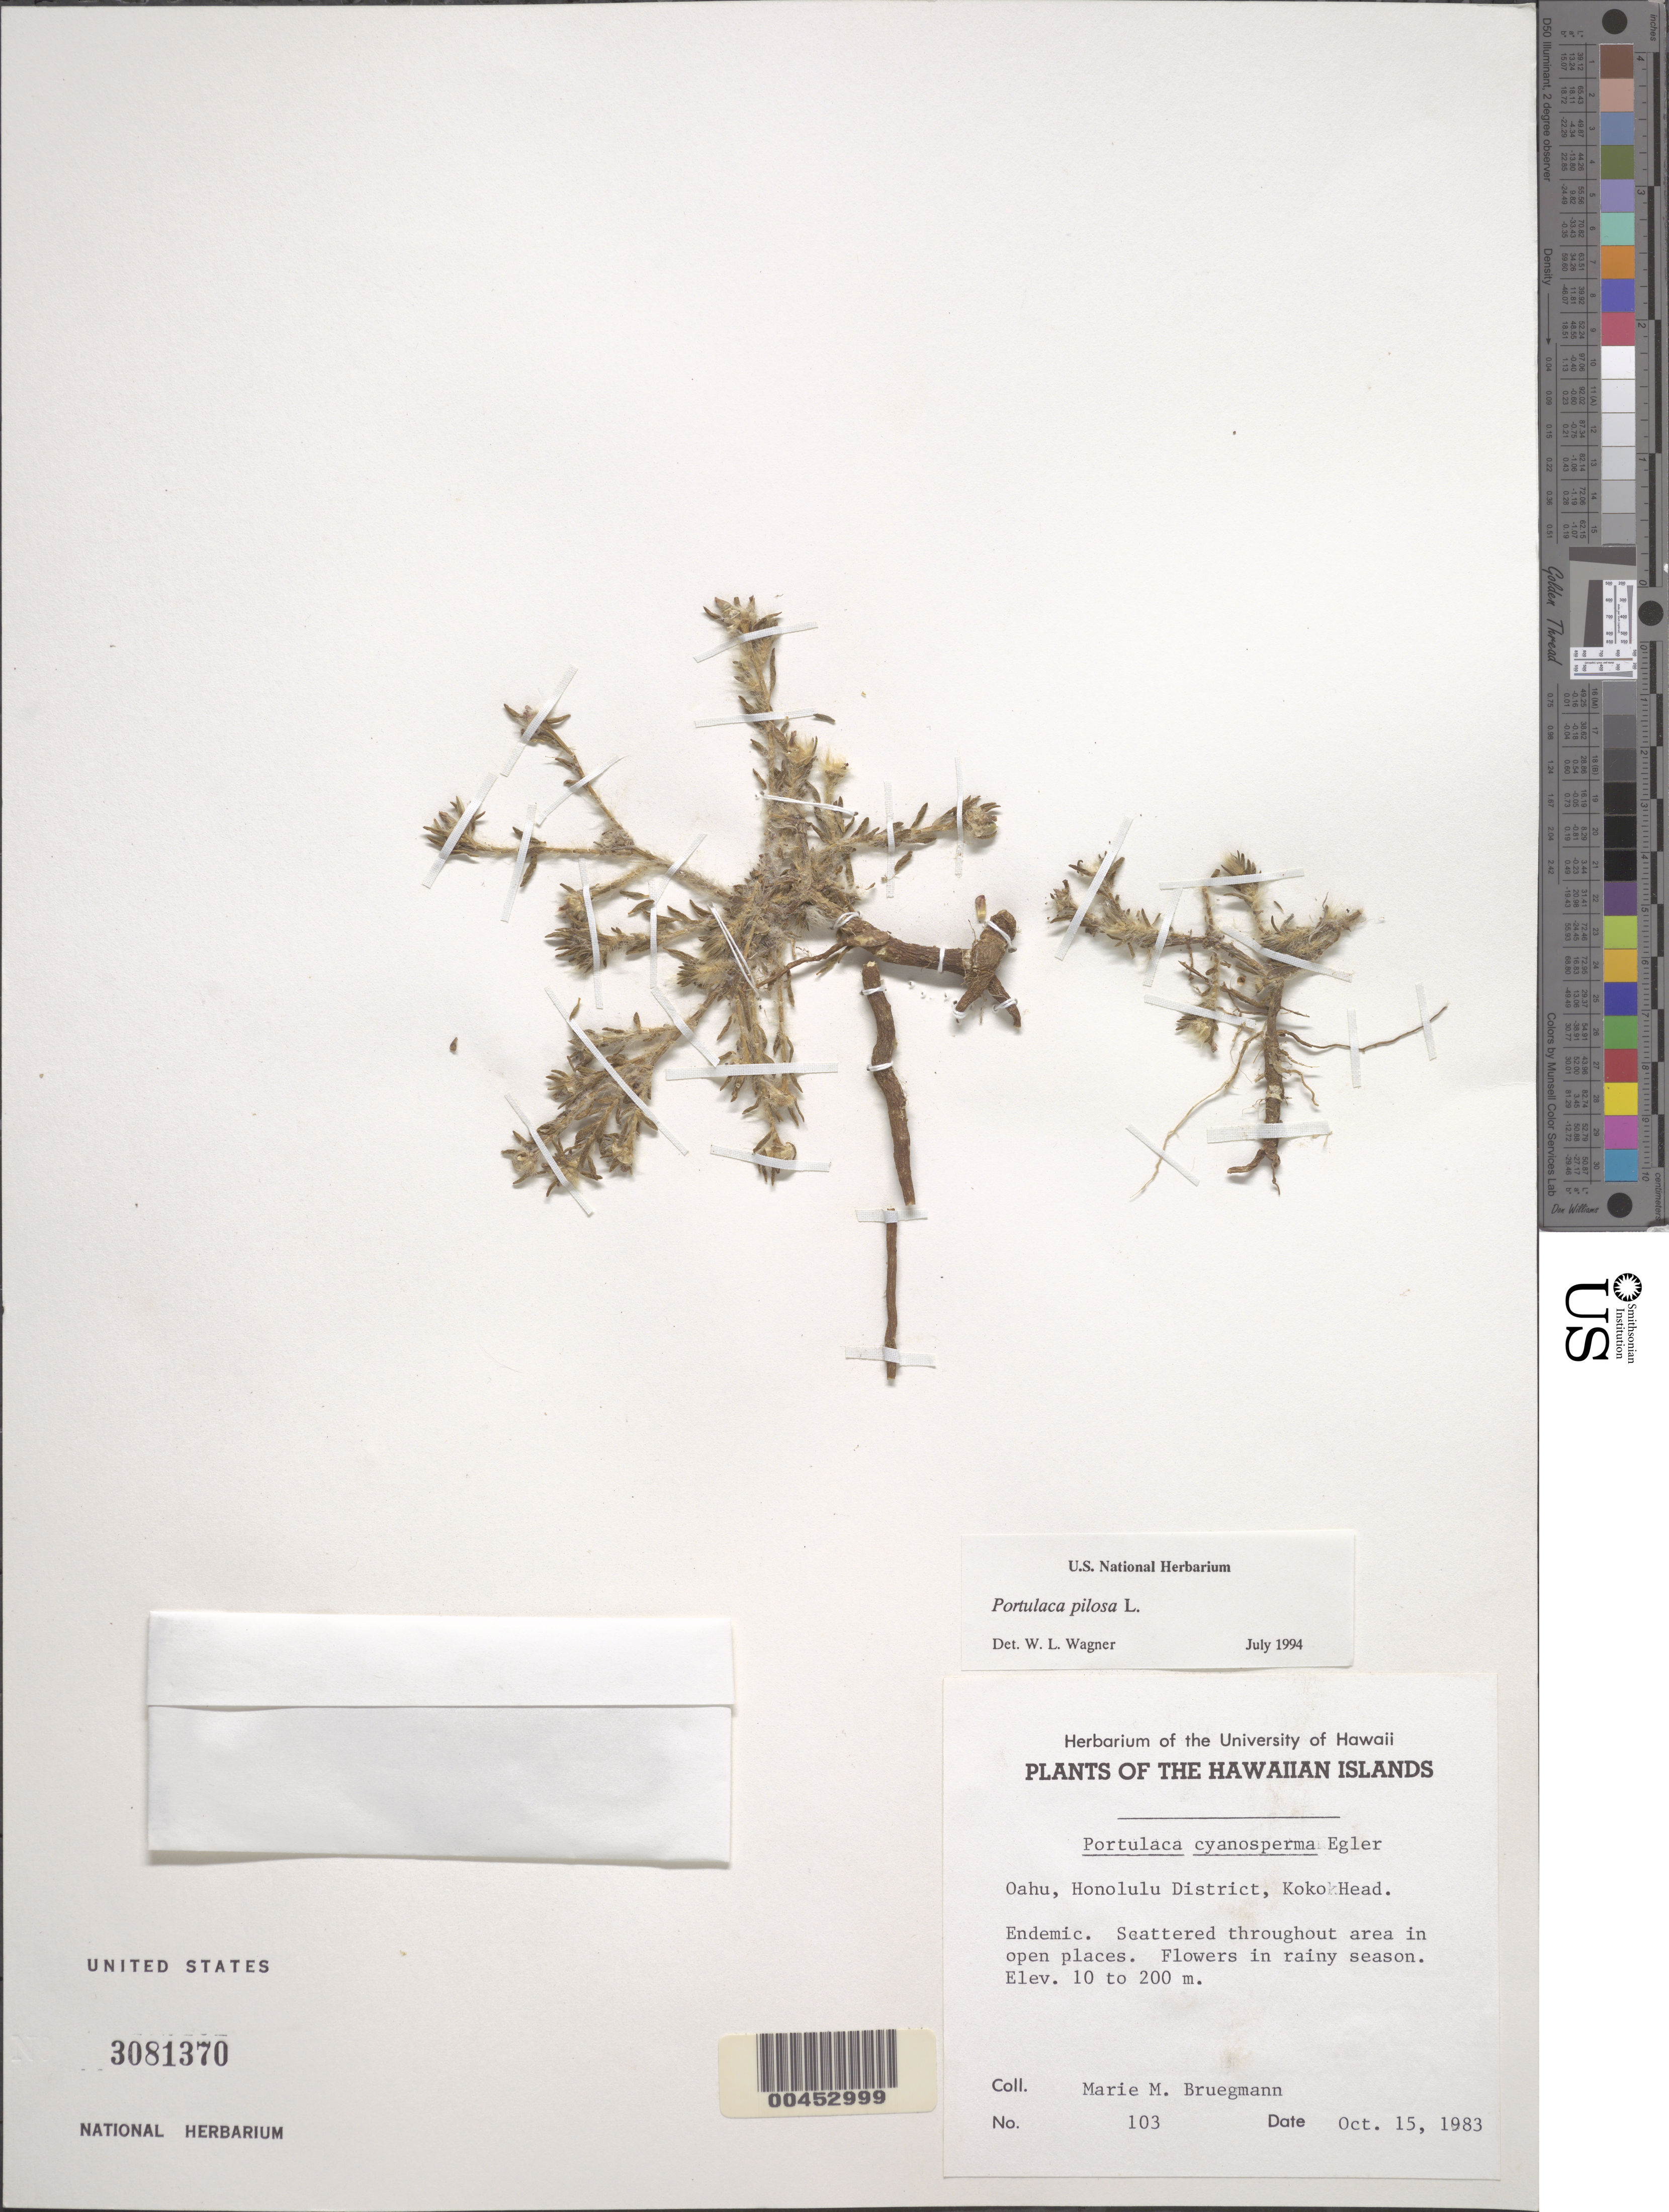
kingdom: Plantae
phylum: Tracheophyta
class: Magnoliopsida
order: Caryophyllales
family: Portulacaceae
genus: Portulaca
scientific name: Portulaca pilosa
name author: L.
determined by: Wagner, W. L., (BOT), Smithsonian Institution - National Museum of Natural History (UNITED STATES)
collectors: M. Bruegmann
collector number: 103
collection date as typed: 15 Oct 1983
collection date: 1983-10-15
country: United States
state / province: Hawaii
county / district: Honolulu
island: Oahu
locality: Honolulu Dist, Koko Head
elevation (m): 10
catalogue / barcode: US 3081370